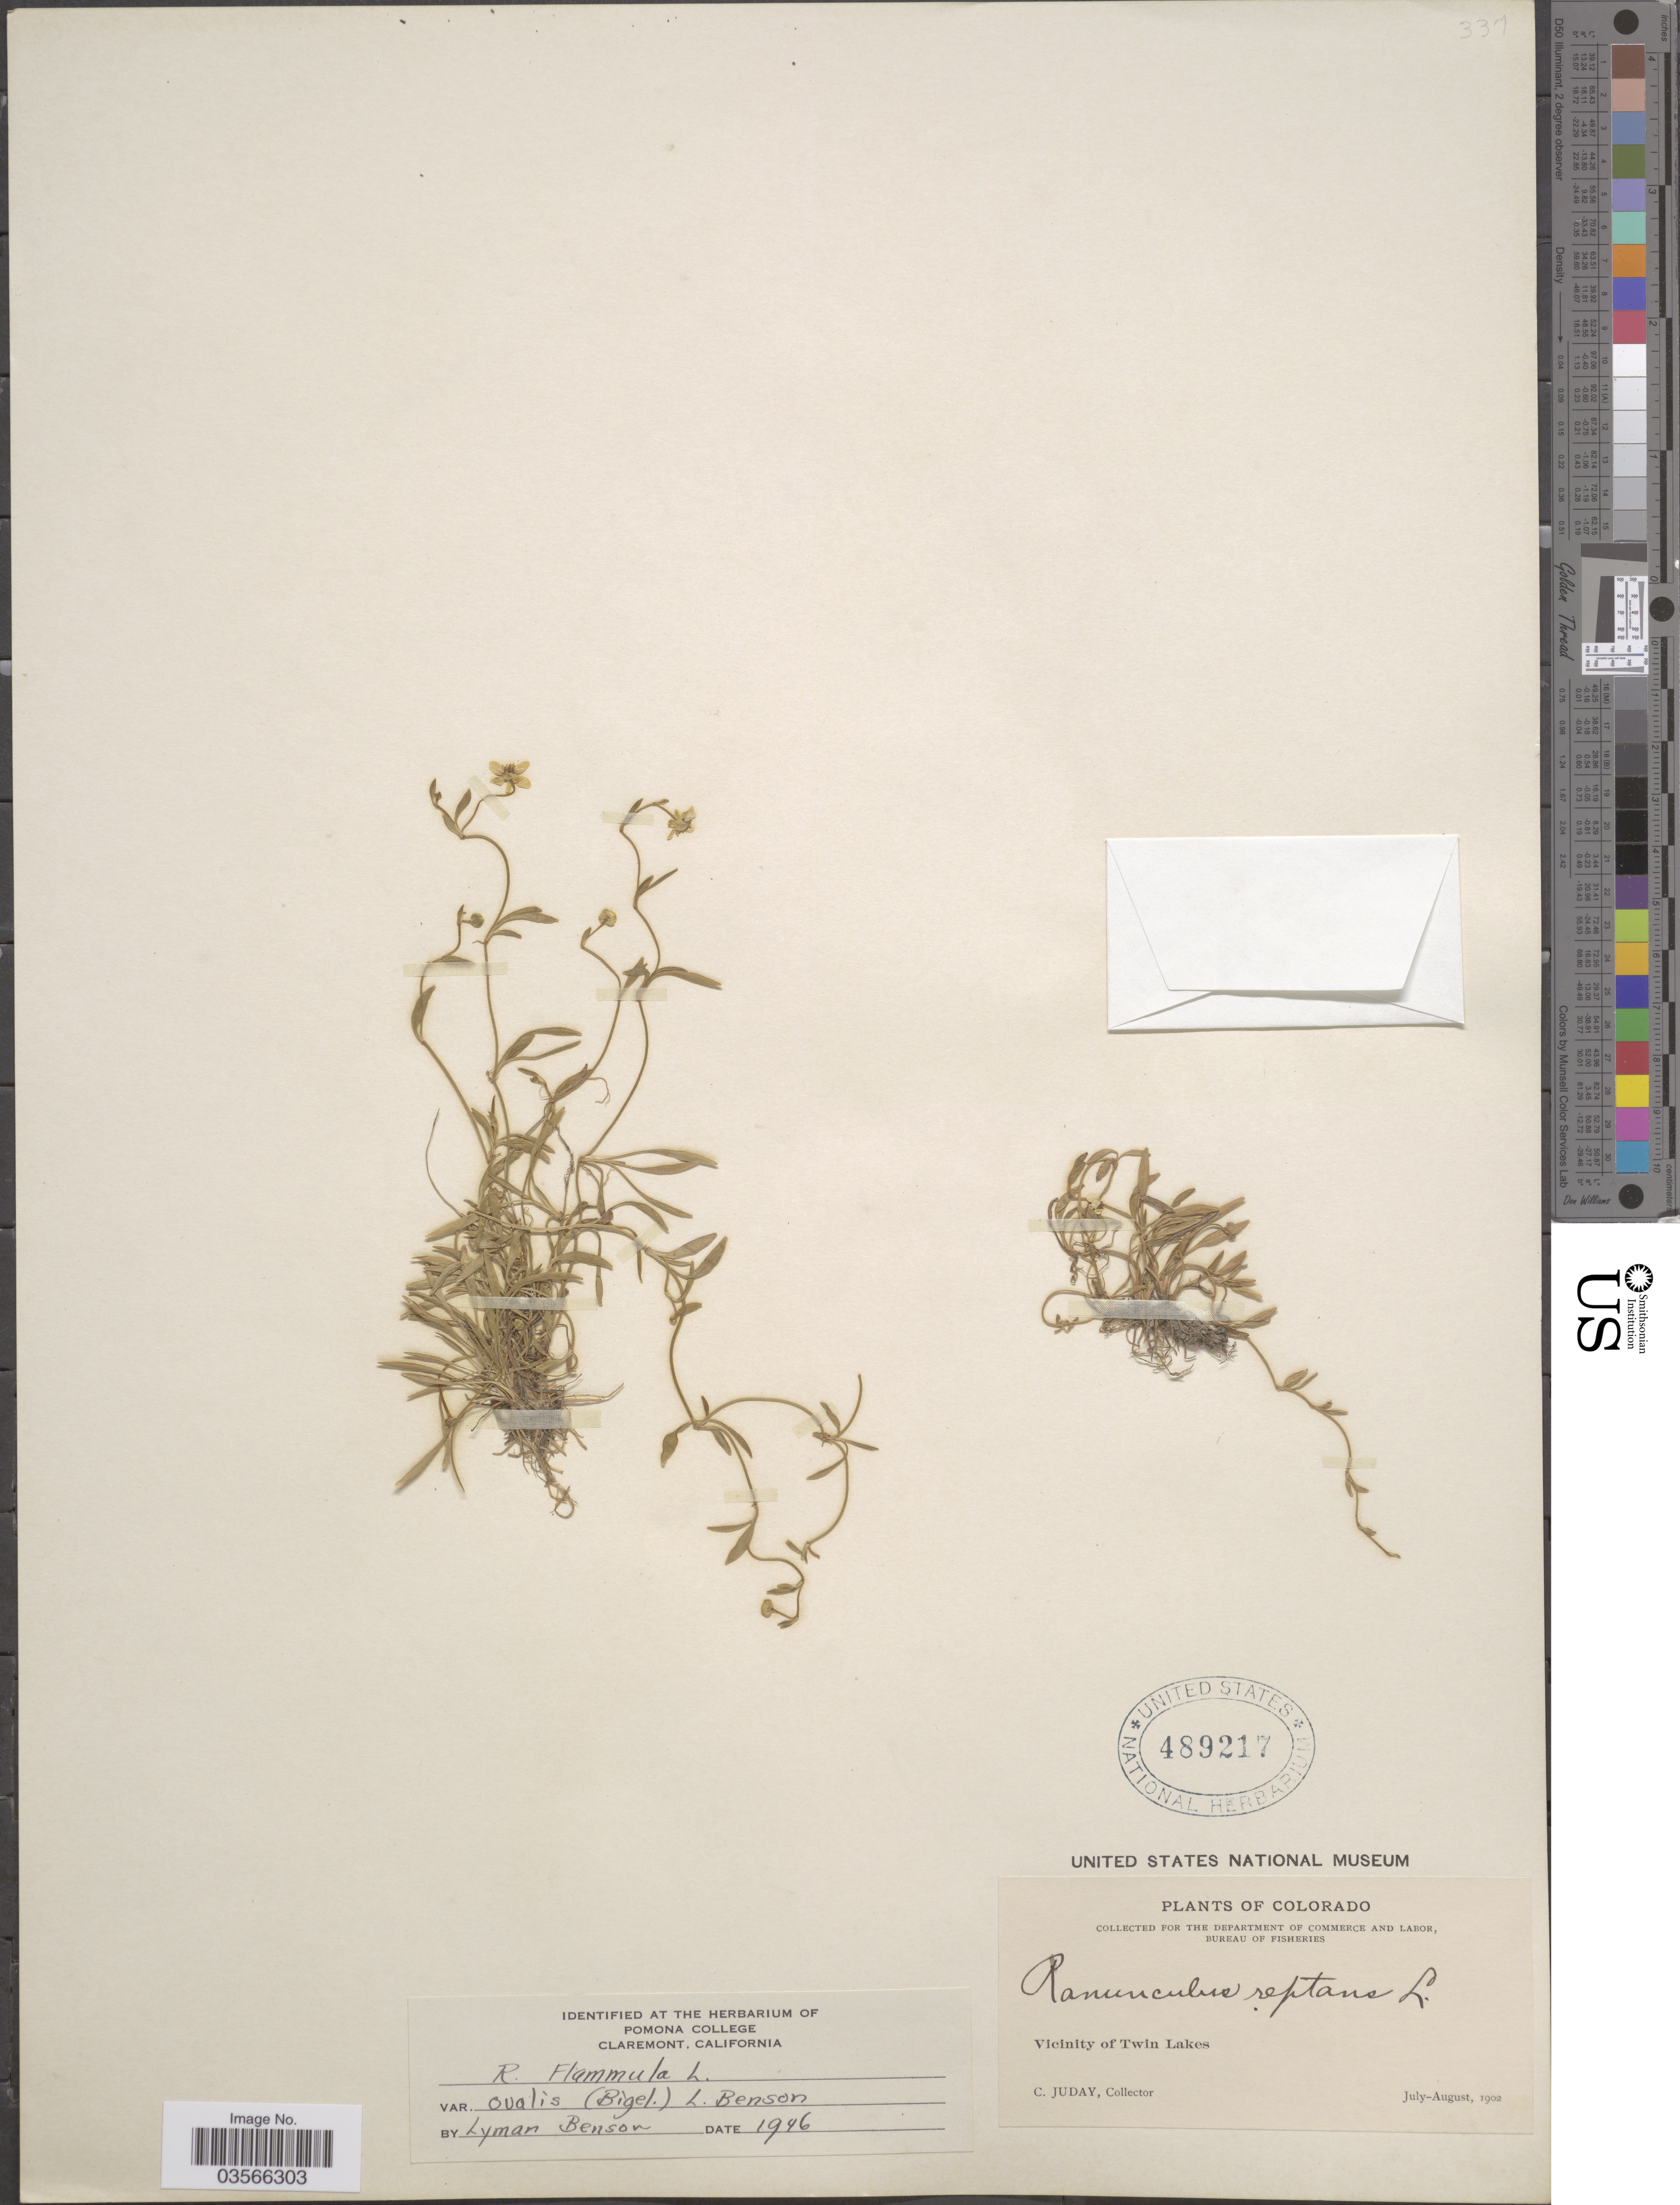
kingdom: Plantae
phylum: Tracheophyta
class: Magnoliopsida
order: Ranunculales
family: Ranunculaceae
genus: Ranunculus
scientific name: Ranunculus flammula var. ovalis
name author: (J.M. Bigelow) L.D. Benson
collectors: C. Juday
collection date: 1902-07/1902-08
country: United States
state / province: Colorado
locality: Vicinity of Twin Lakes.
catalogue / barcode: US 489217